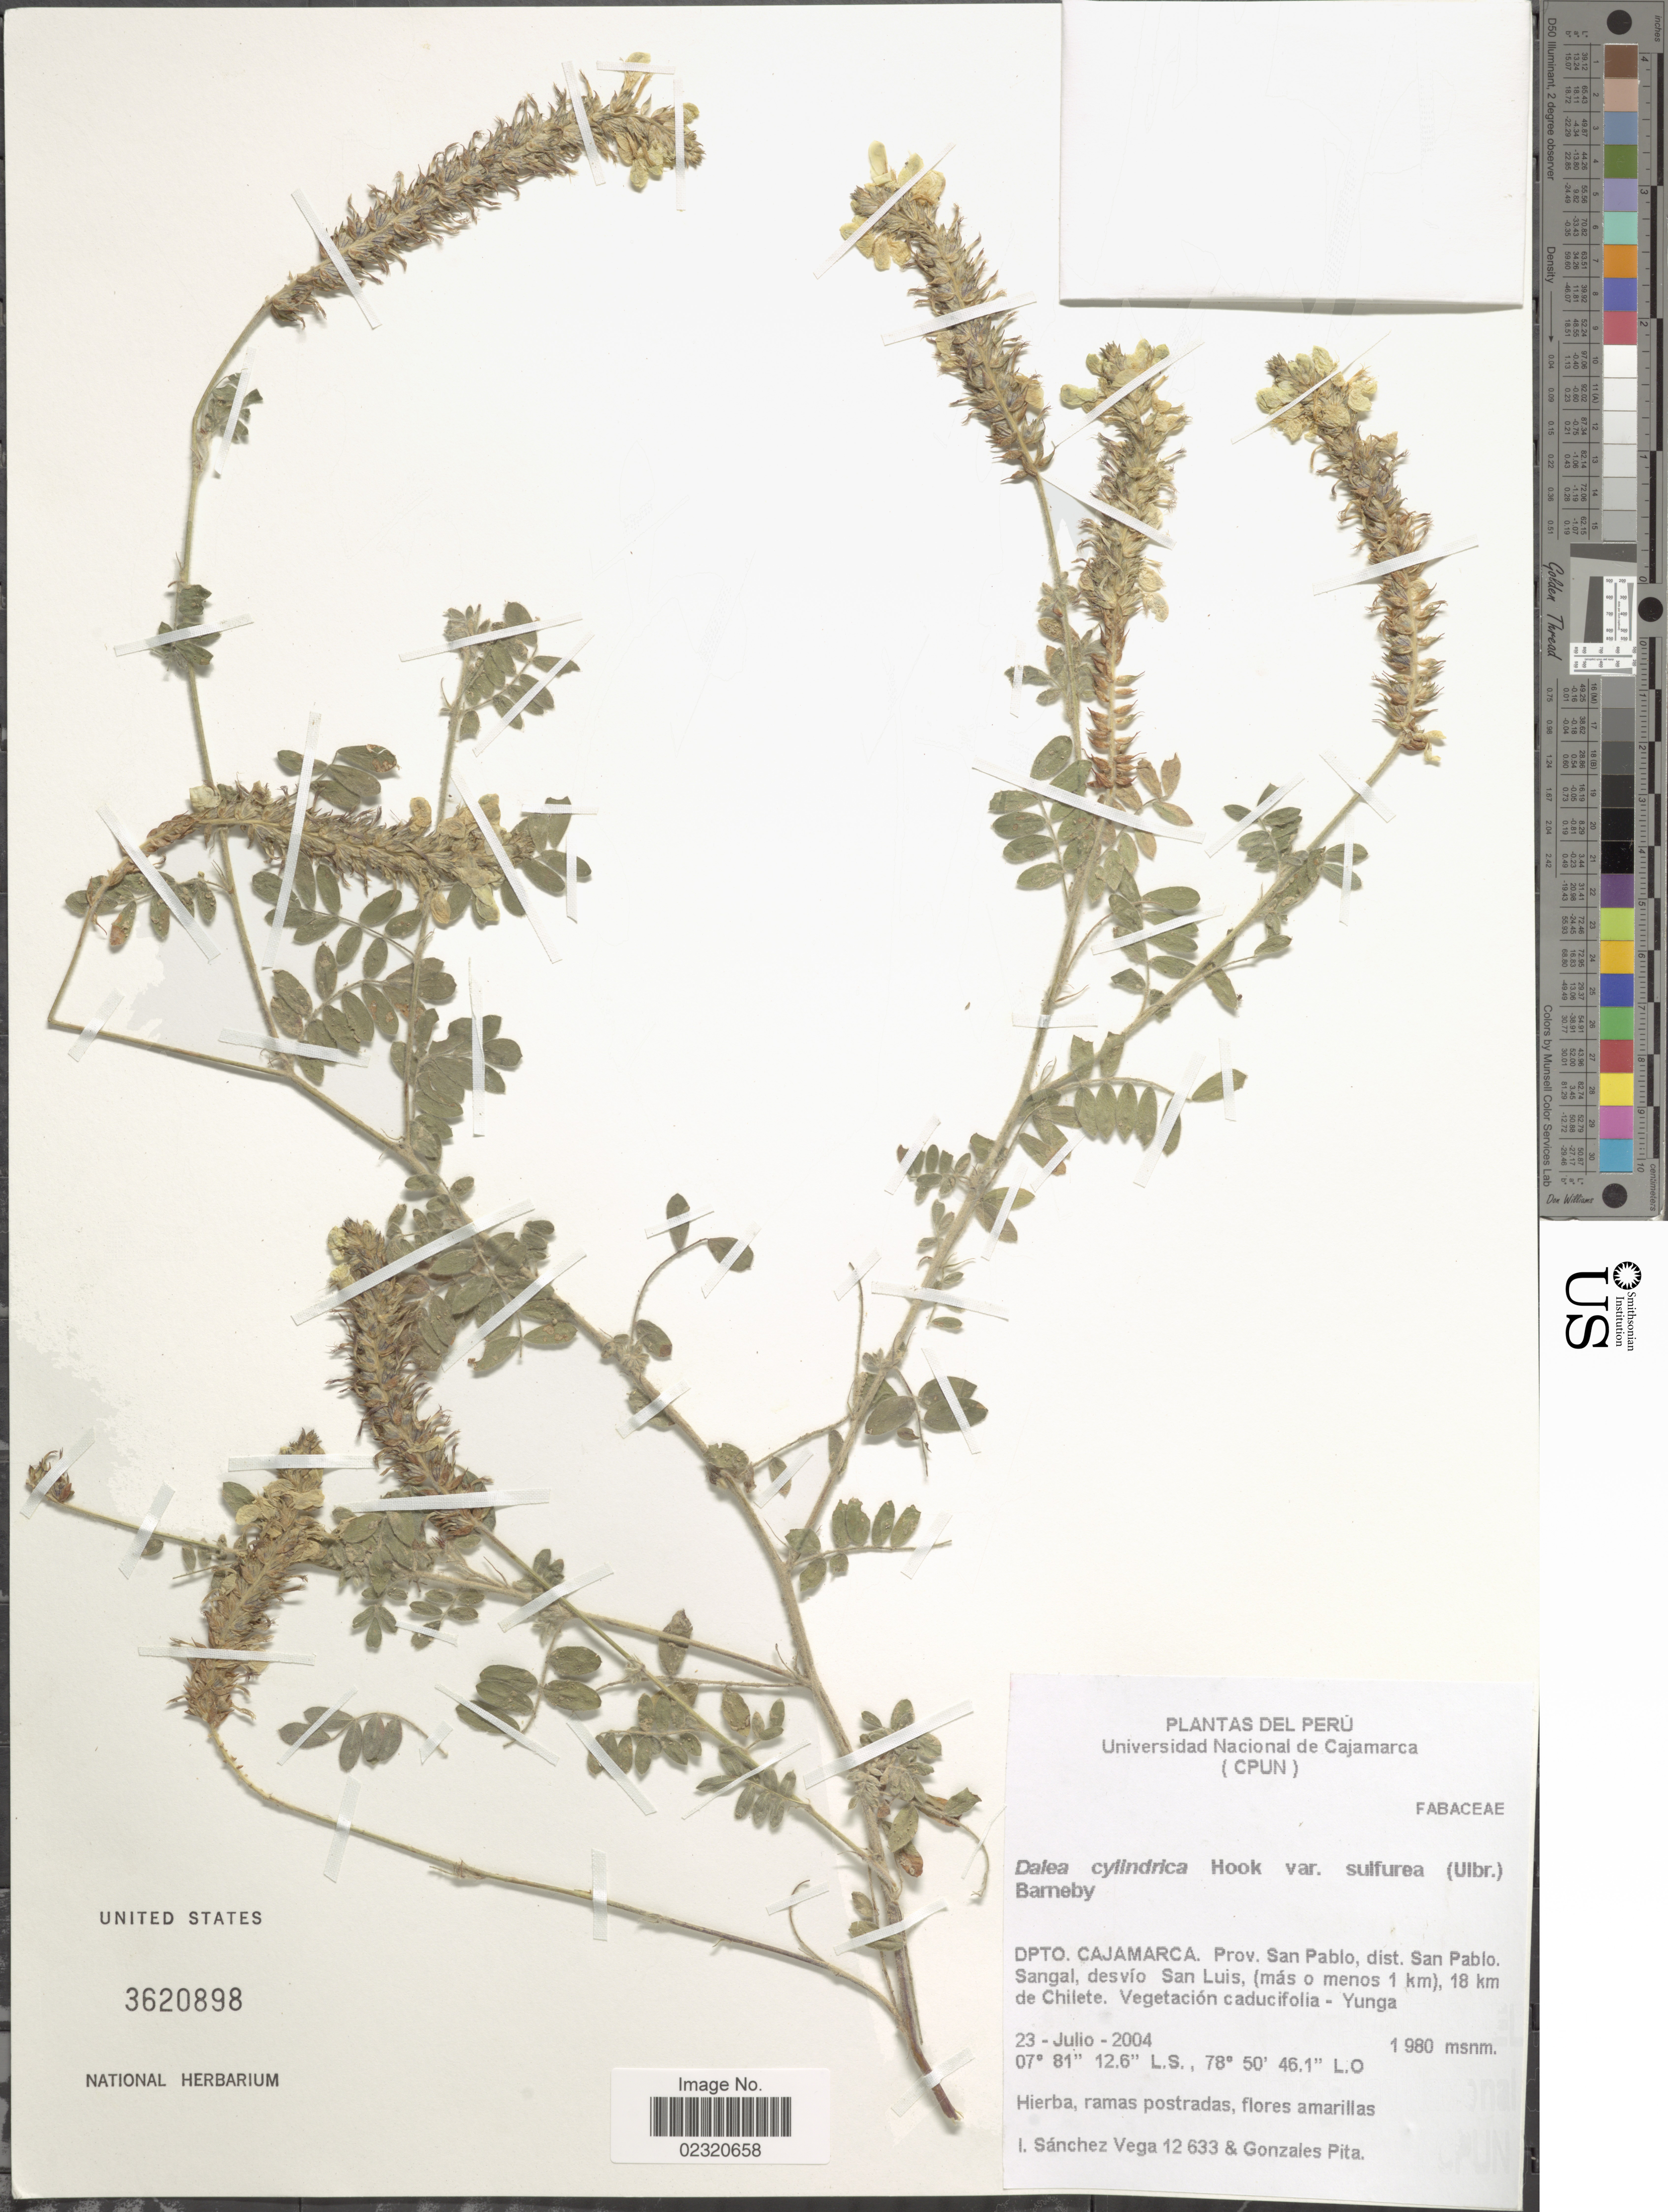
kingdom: Plantae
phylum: Tracheophyta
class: Magnoliopsida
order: Fabales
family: Fabaceae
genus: Dalea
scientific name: Dalea cylindrica var. sulfurea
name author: (Ulbr.) Barneby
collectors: I. Sánchez Vega & G. Pita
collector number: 12633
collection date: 2004-07-23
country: Peru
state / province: Cajamarca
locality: Prov. San Pablo, dist. San Pablo. Sangal, desvio San Luis, (mas o menos 1 km), 18 km de Chilete. Vegetacion caducifolia - Yunga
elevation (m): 1980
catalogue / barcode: US 3620898